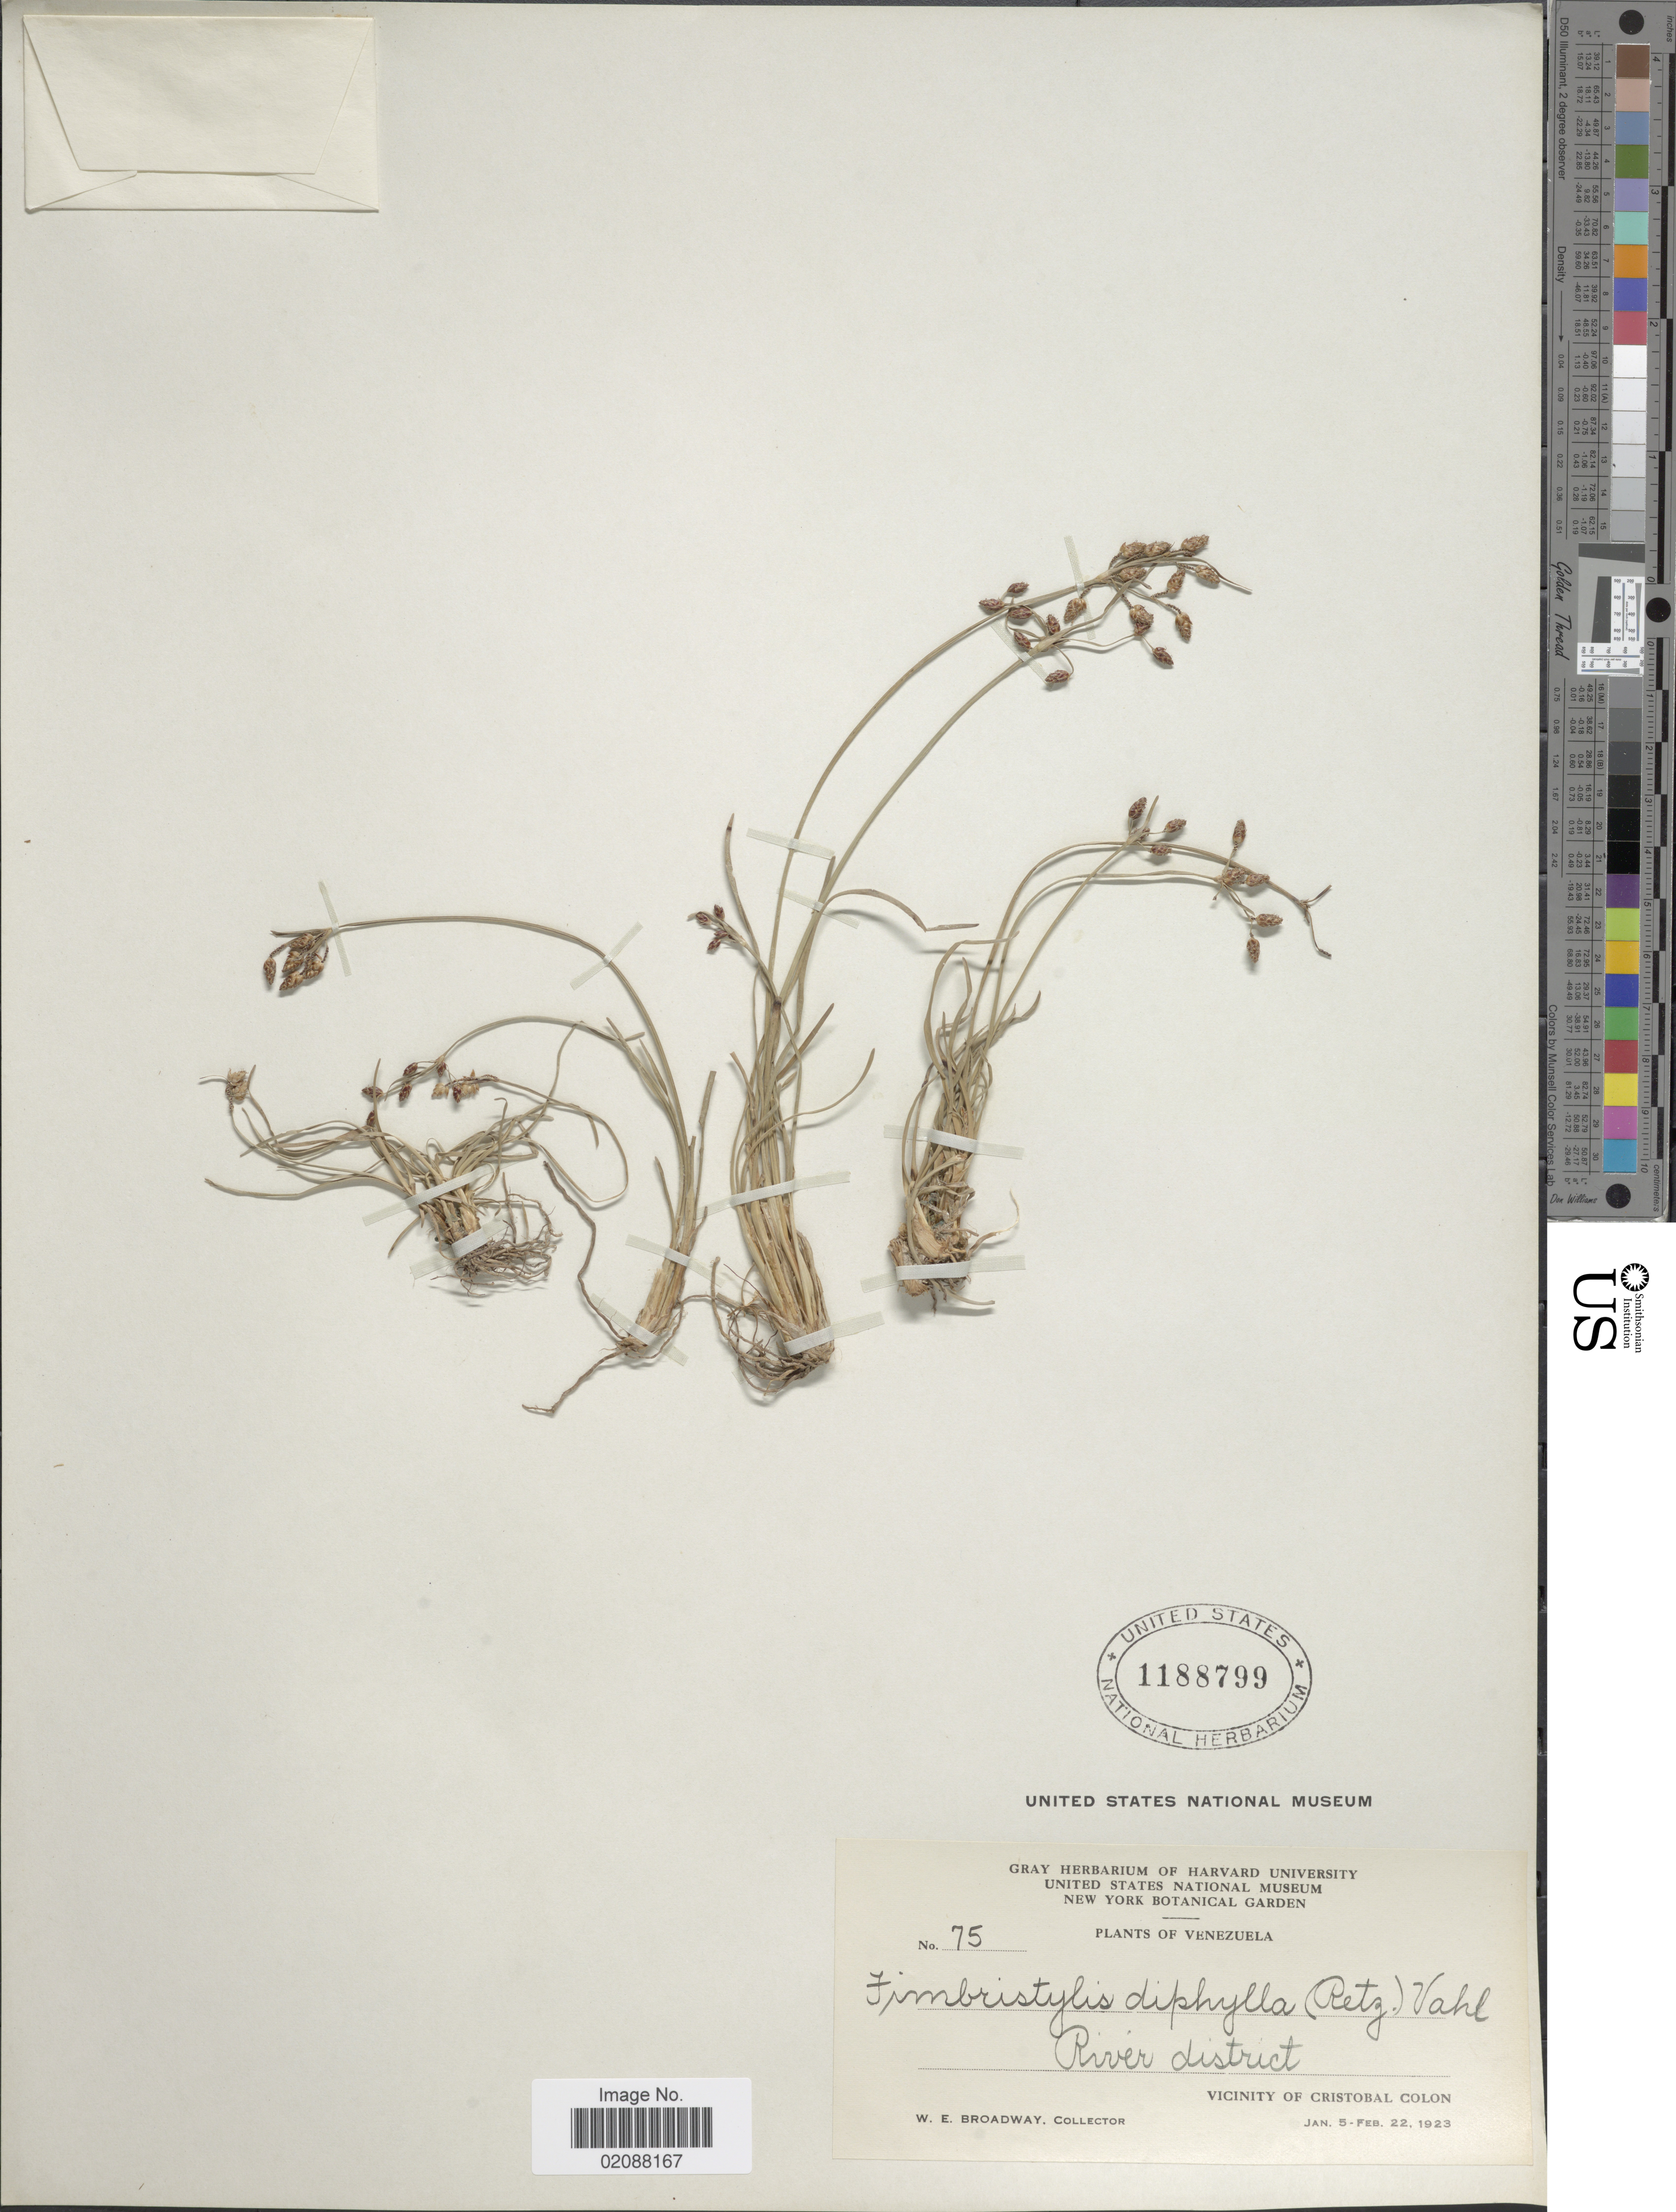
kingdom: Plantae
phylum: Tracheophyta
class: Liliopsida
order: Poales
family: Cyperaceae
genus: Fimbristylis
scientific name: Fimbristylis annua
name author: (All.) Roem. & Schult.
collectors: W. E. Broadway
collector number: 75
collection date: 1923-01-05/1923-02-22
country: Venezuela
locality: River district, vicinity of Cristobal Colon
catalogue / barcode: US 1188799